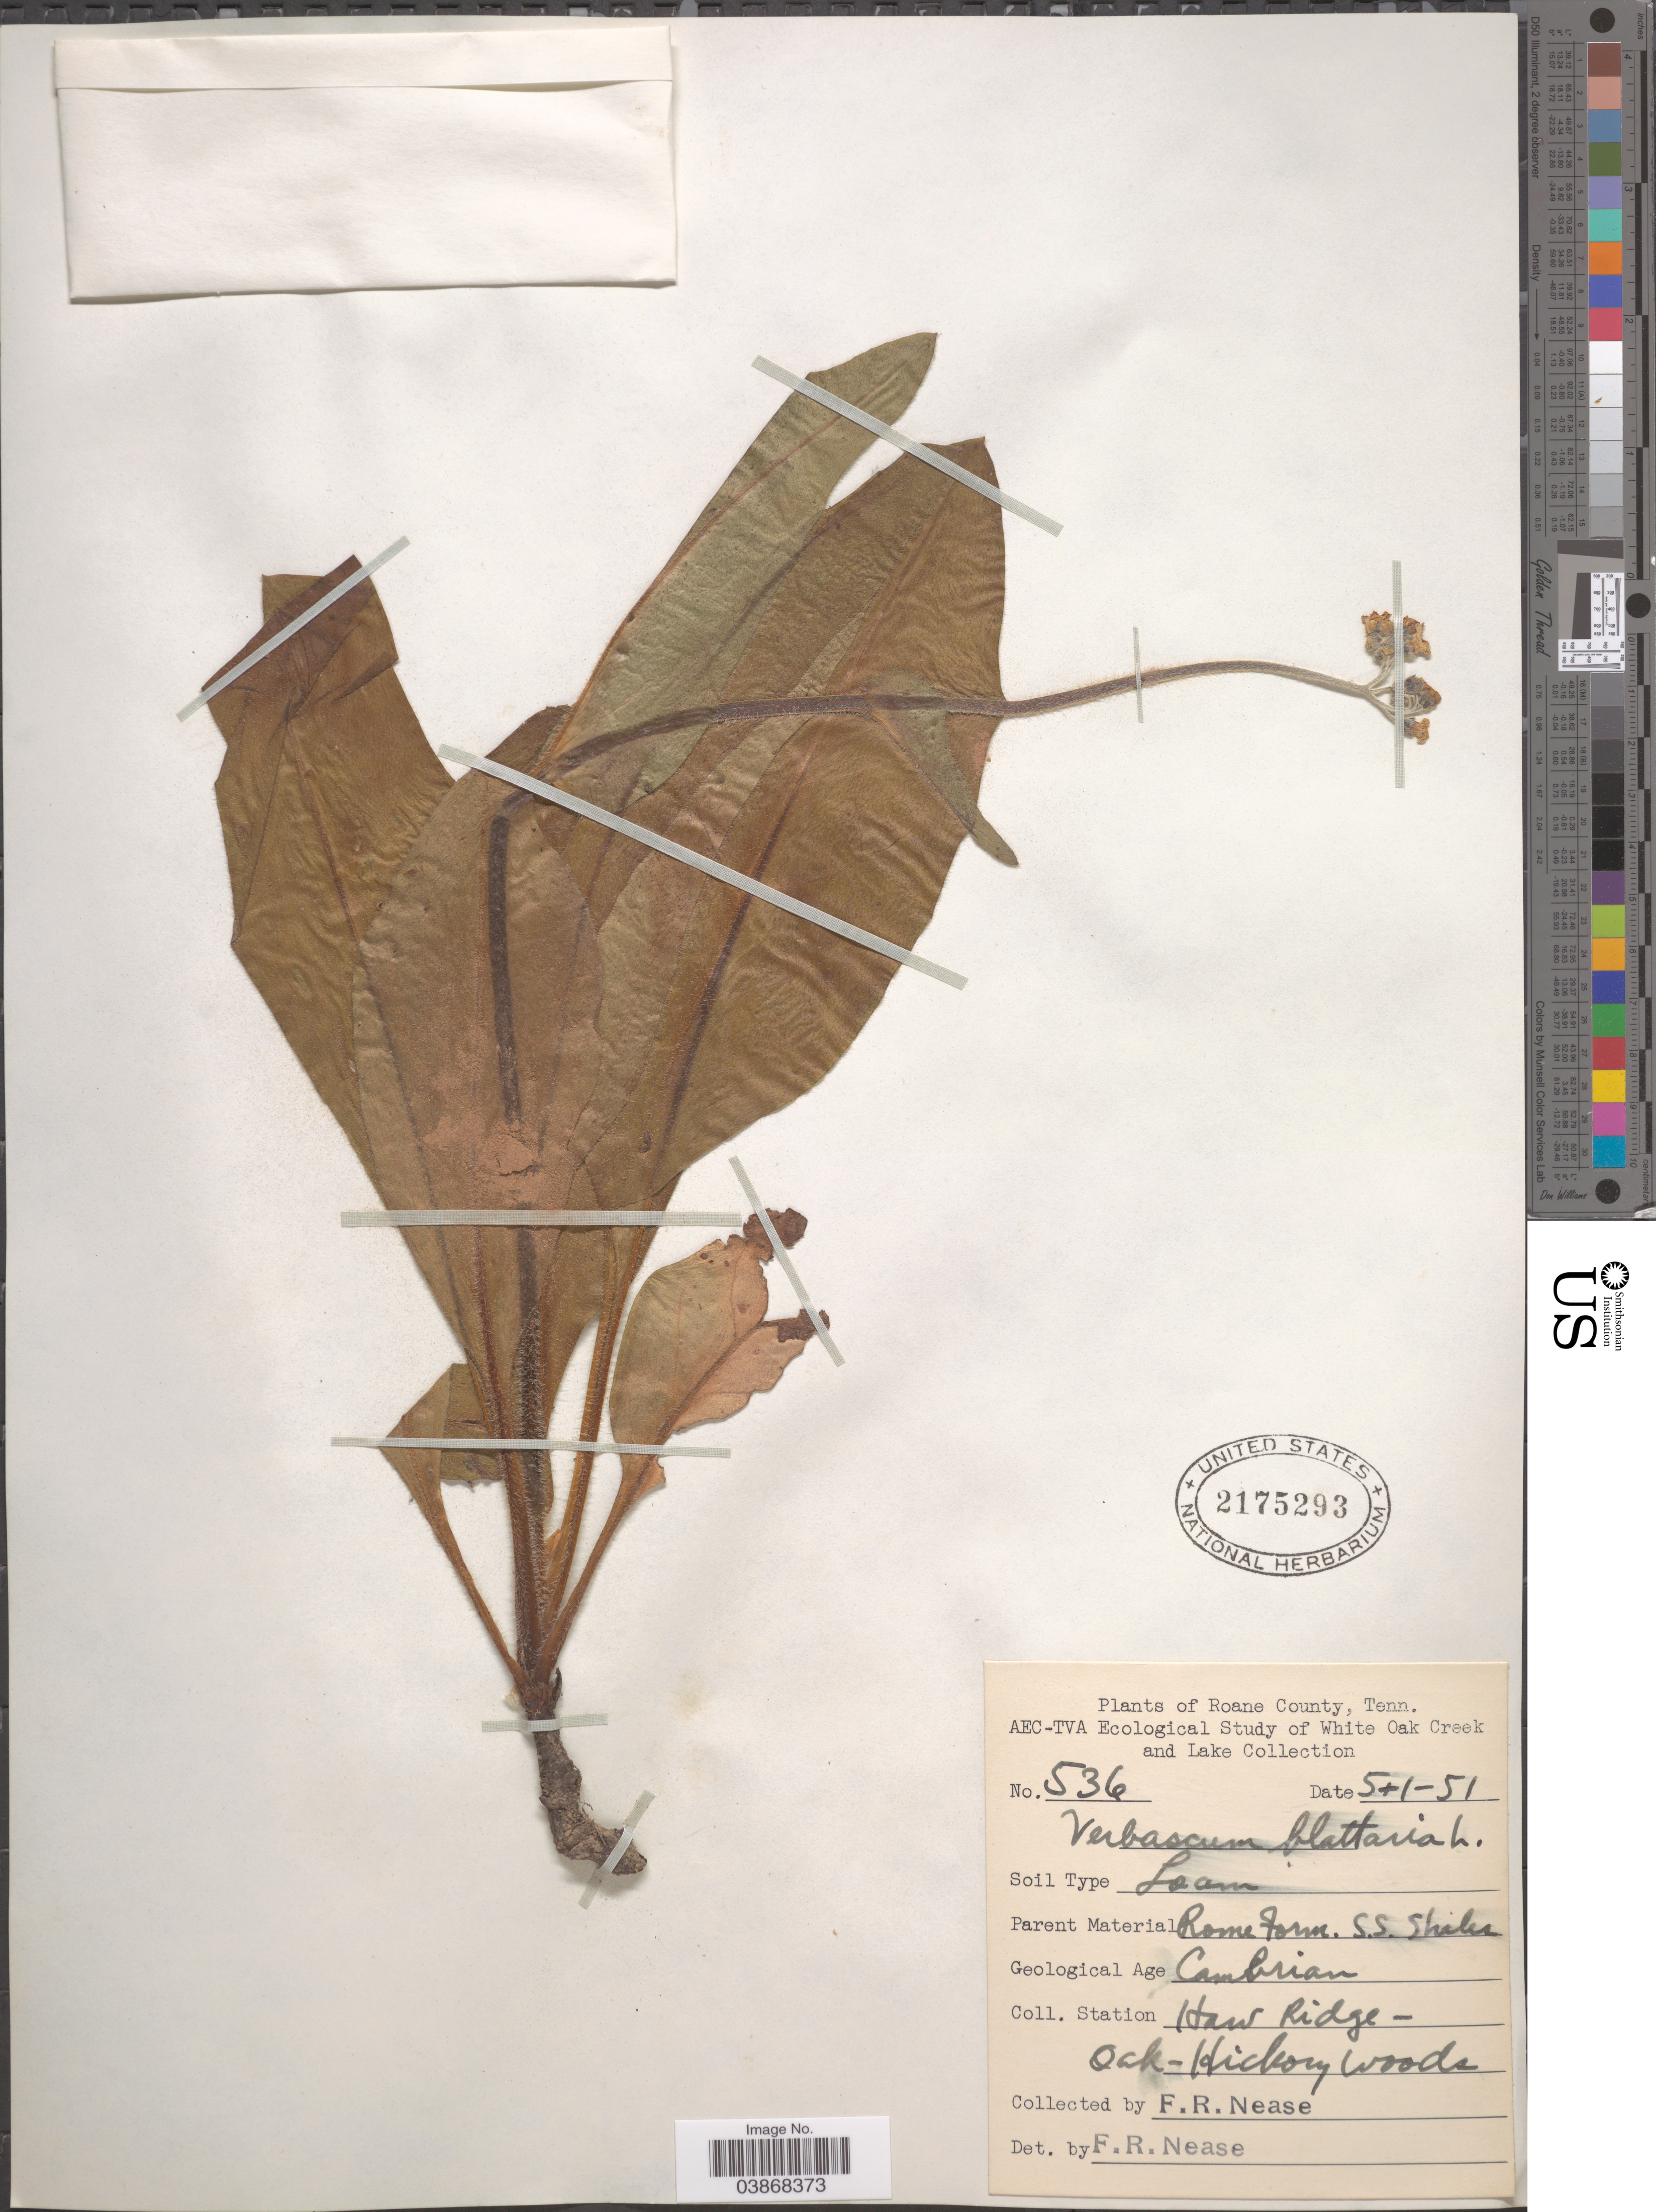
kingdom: Plantae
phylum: Tracheophyta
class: Magnoliopsida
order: Lamiales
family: Scrophulariaceae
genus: Verbascum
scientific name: Verbascum blattaria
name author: L.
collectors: F. Nease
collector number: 536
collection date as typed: Transcribed d/m/y: 1/5/51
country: United States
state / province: Tennessee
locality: Roane County. Coll. Station. Haw Ridge- Oak-Hickory Woods.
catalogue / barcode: US 2175293